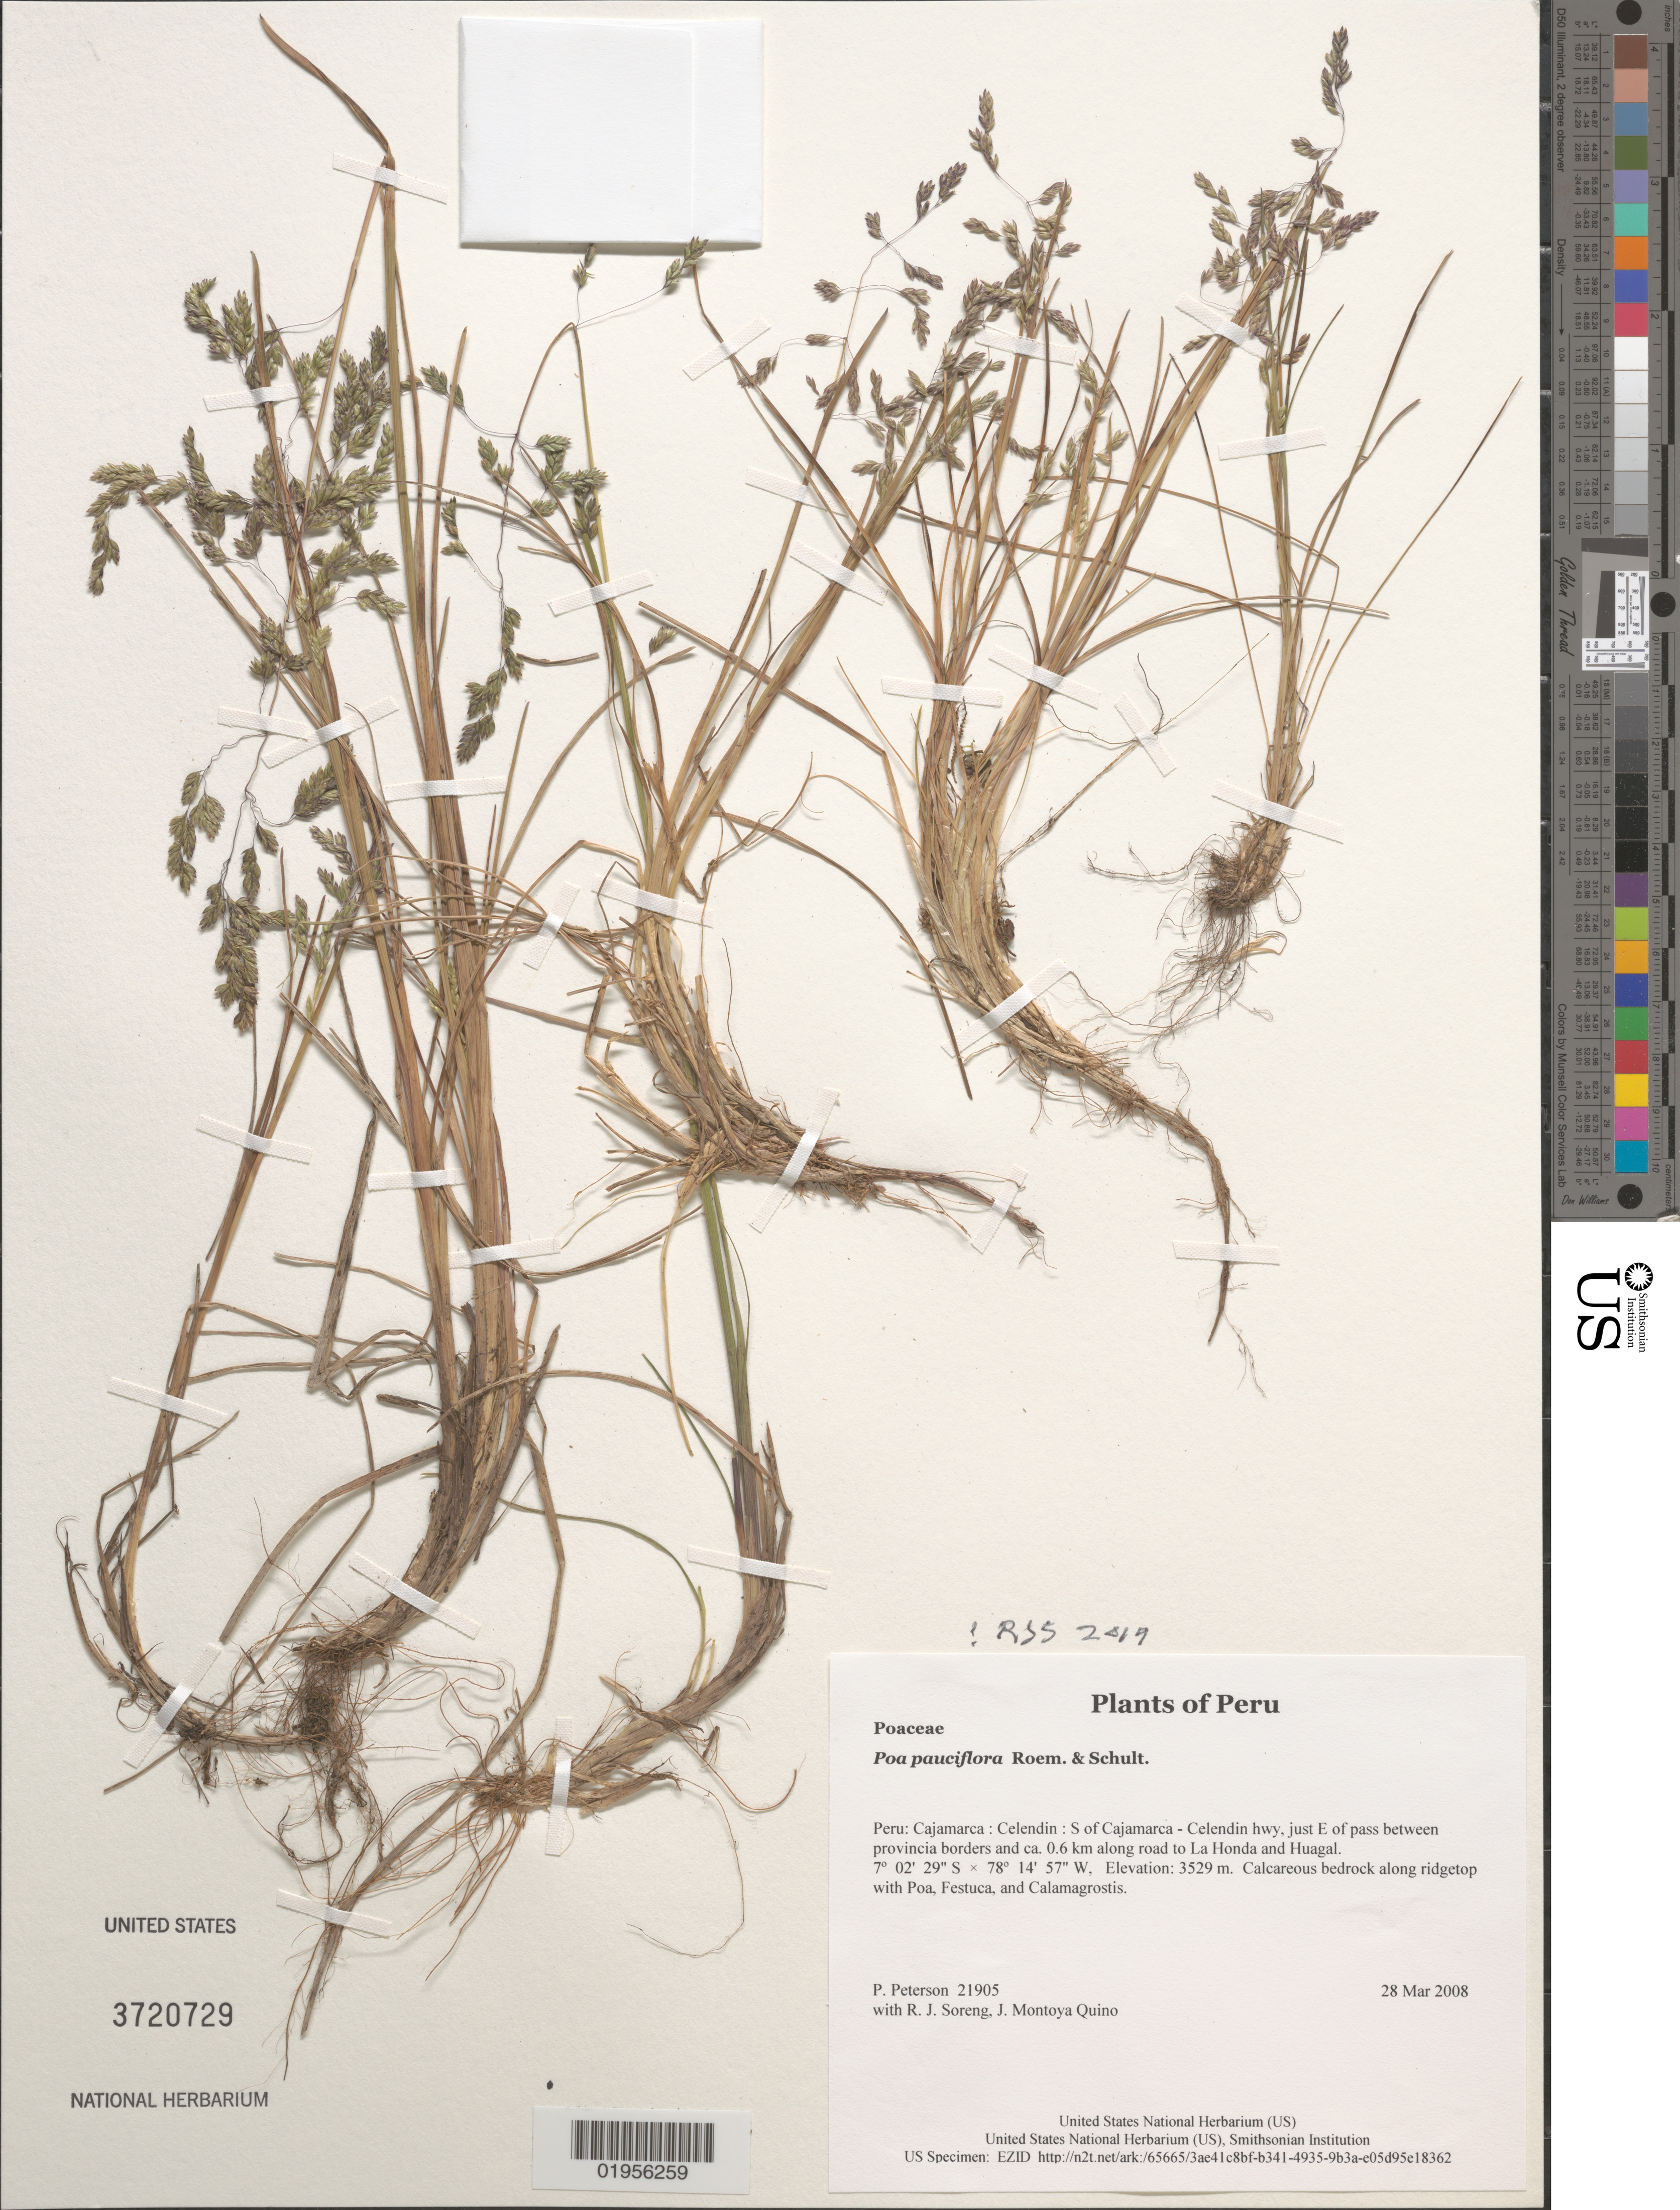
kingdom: Plantae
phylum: Tracheophyta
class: Liliopsida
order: Poales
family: Poaceae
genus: Poa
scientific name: Poa pauciflora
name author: Roem. & Schult.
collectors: P. M. Peterson, R. J. Soreng & J. Montoya Quino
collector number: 21905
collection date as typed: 28 Mar 2008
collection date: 2008-03-28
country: Peru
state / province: Cajamarca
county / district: Celendín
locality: S of Cajamarca - Celendin hwy, just E of pass between provincia borders and ca. 0.6 km along road to La Honda and Huagal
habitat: Calcareous bedrock along ridgetop with Poa, Festuca, and Calamagrostis.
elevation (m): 3529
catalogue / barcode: US 3720729